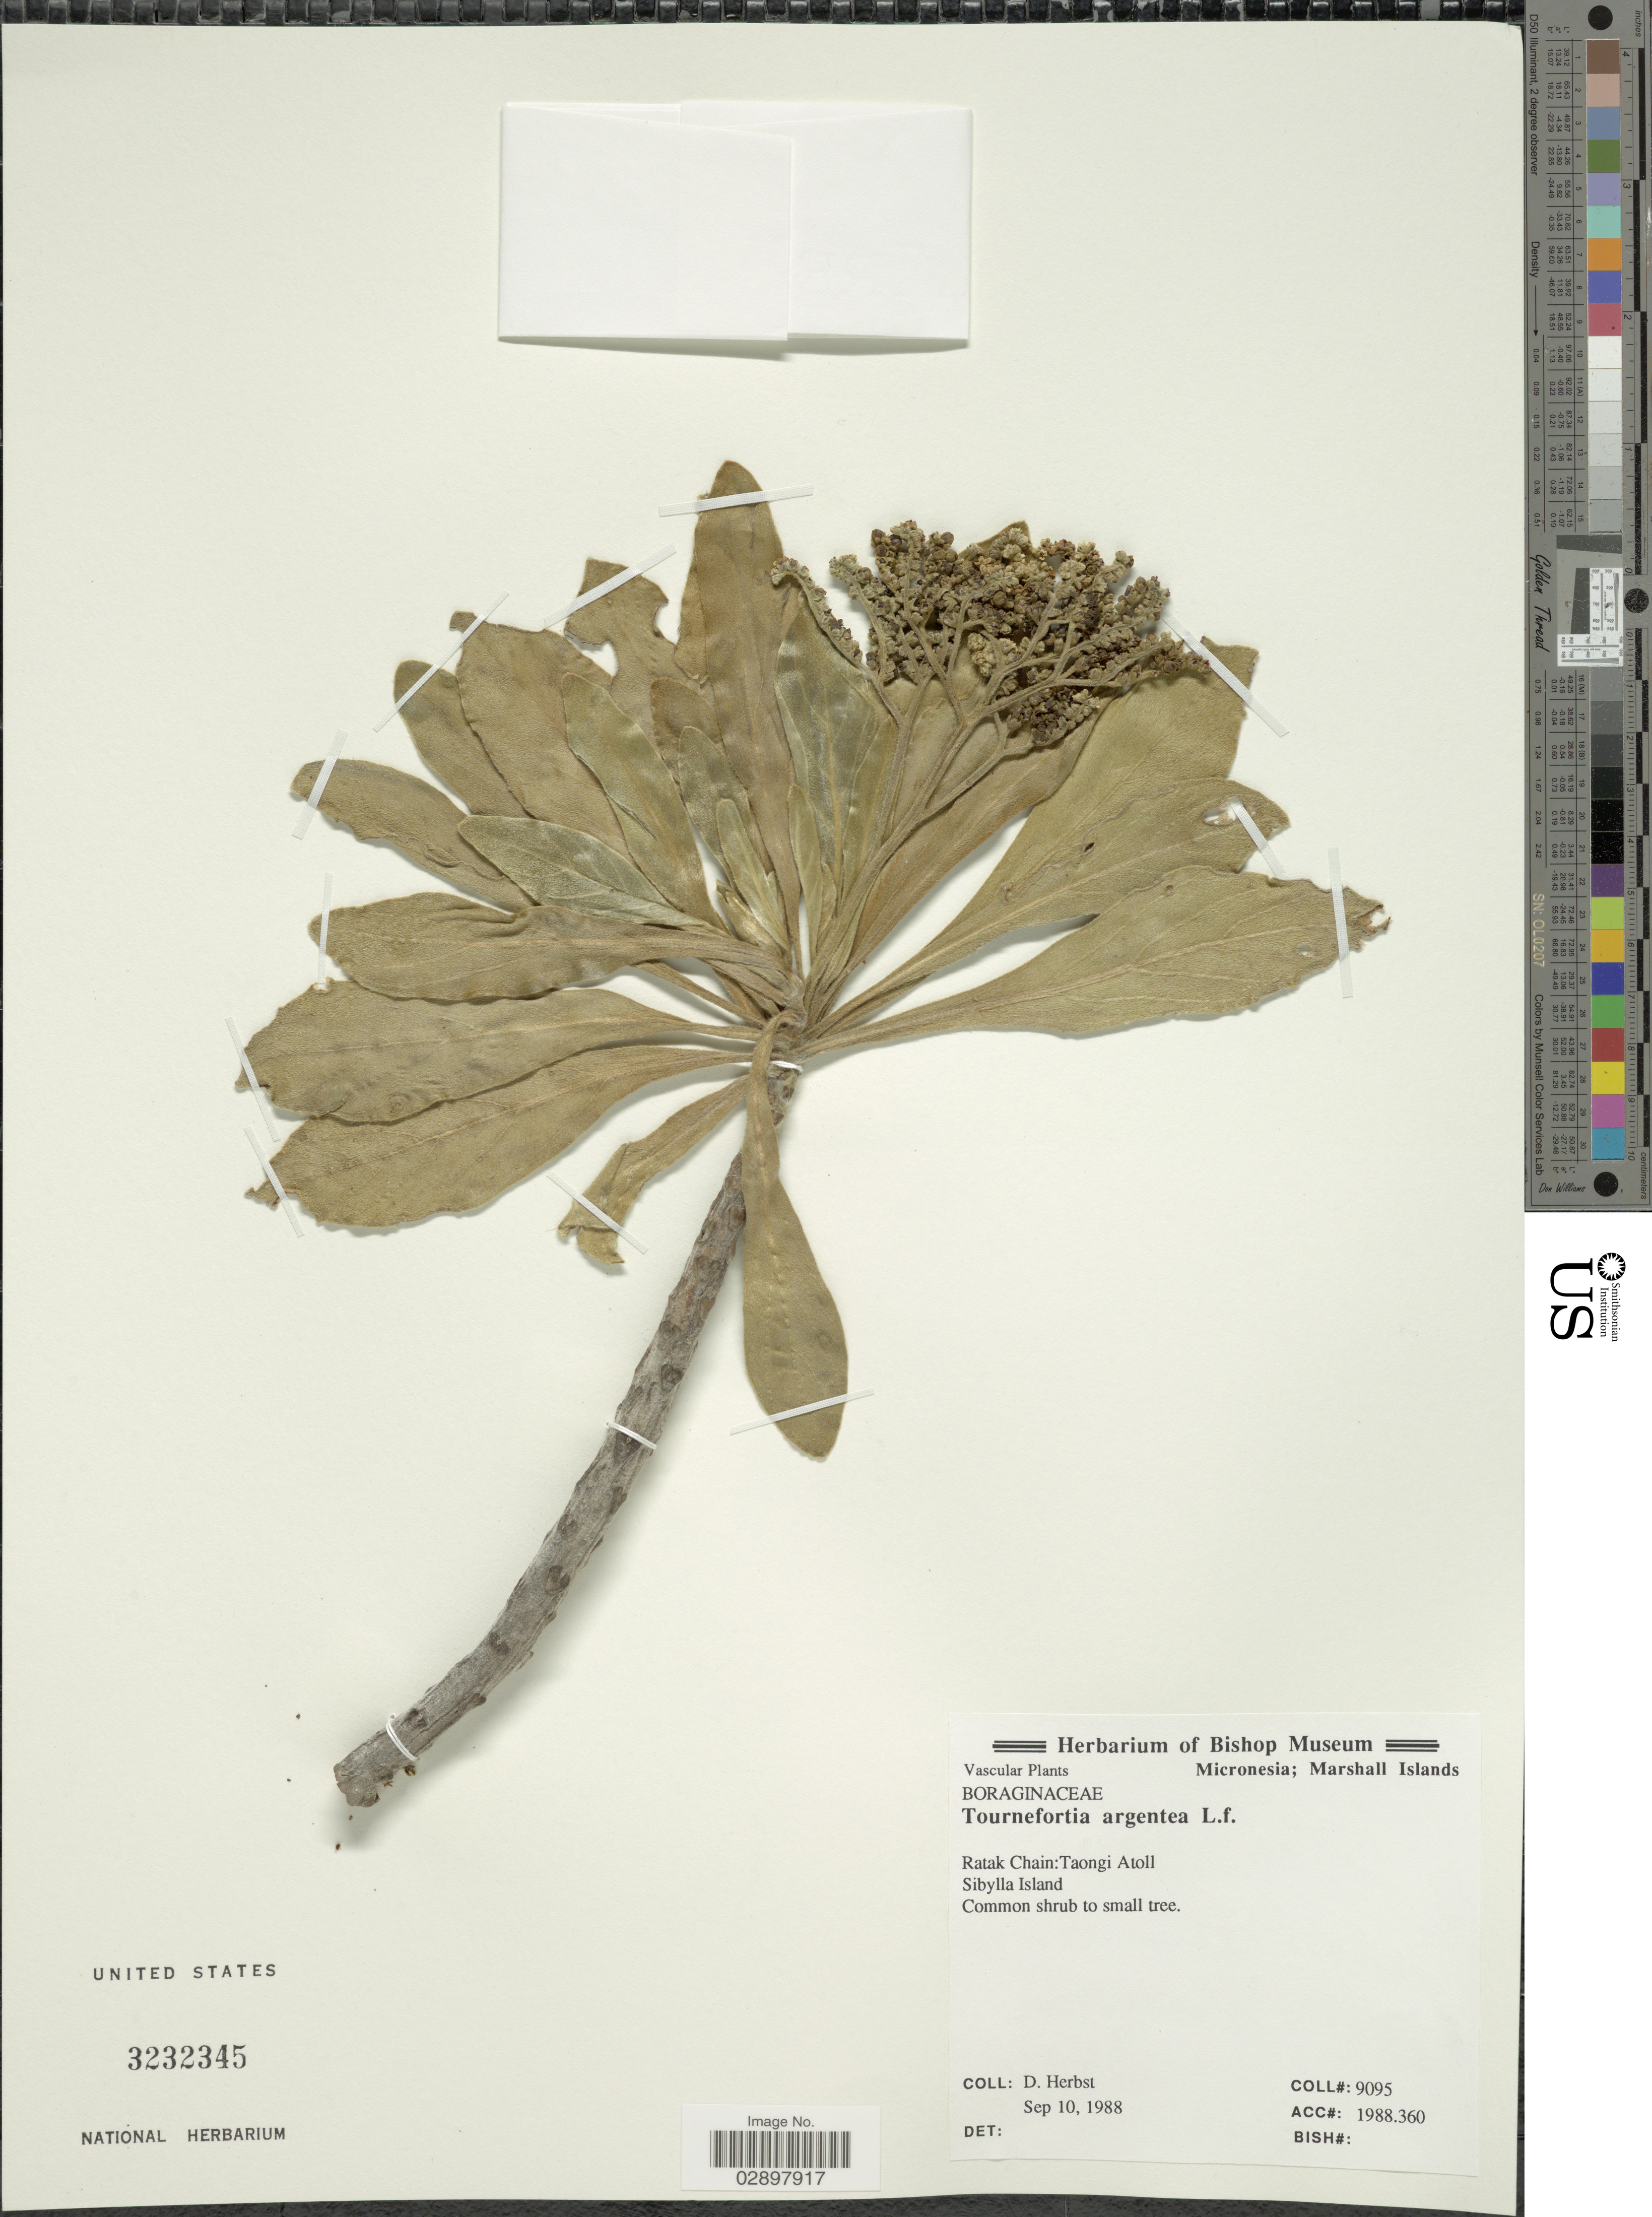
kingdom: Plantae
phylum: Tracheophyta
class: Magnoliopsida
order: Boraginales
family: Heliotropiaceae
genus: Heliotropium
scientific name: Heliotropium arboreum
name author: (Blanco) Mabberley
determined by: Wagner, W. L., (BOT), Smithsonian Institution - National Museum of Natural History (UNITED STATES)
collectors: D. Herbst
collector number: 9095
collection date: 1988-09-10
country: Marshall Islands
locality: Micronesia. Ratak Chain: Taongi Atoll. Sibylla Island.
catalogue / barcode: US 3232345